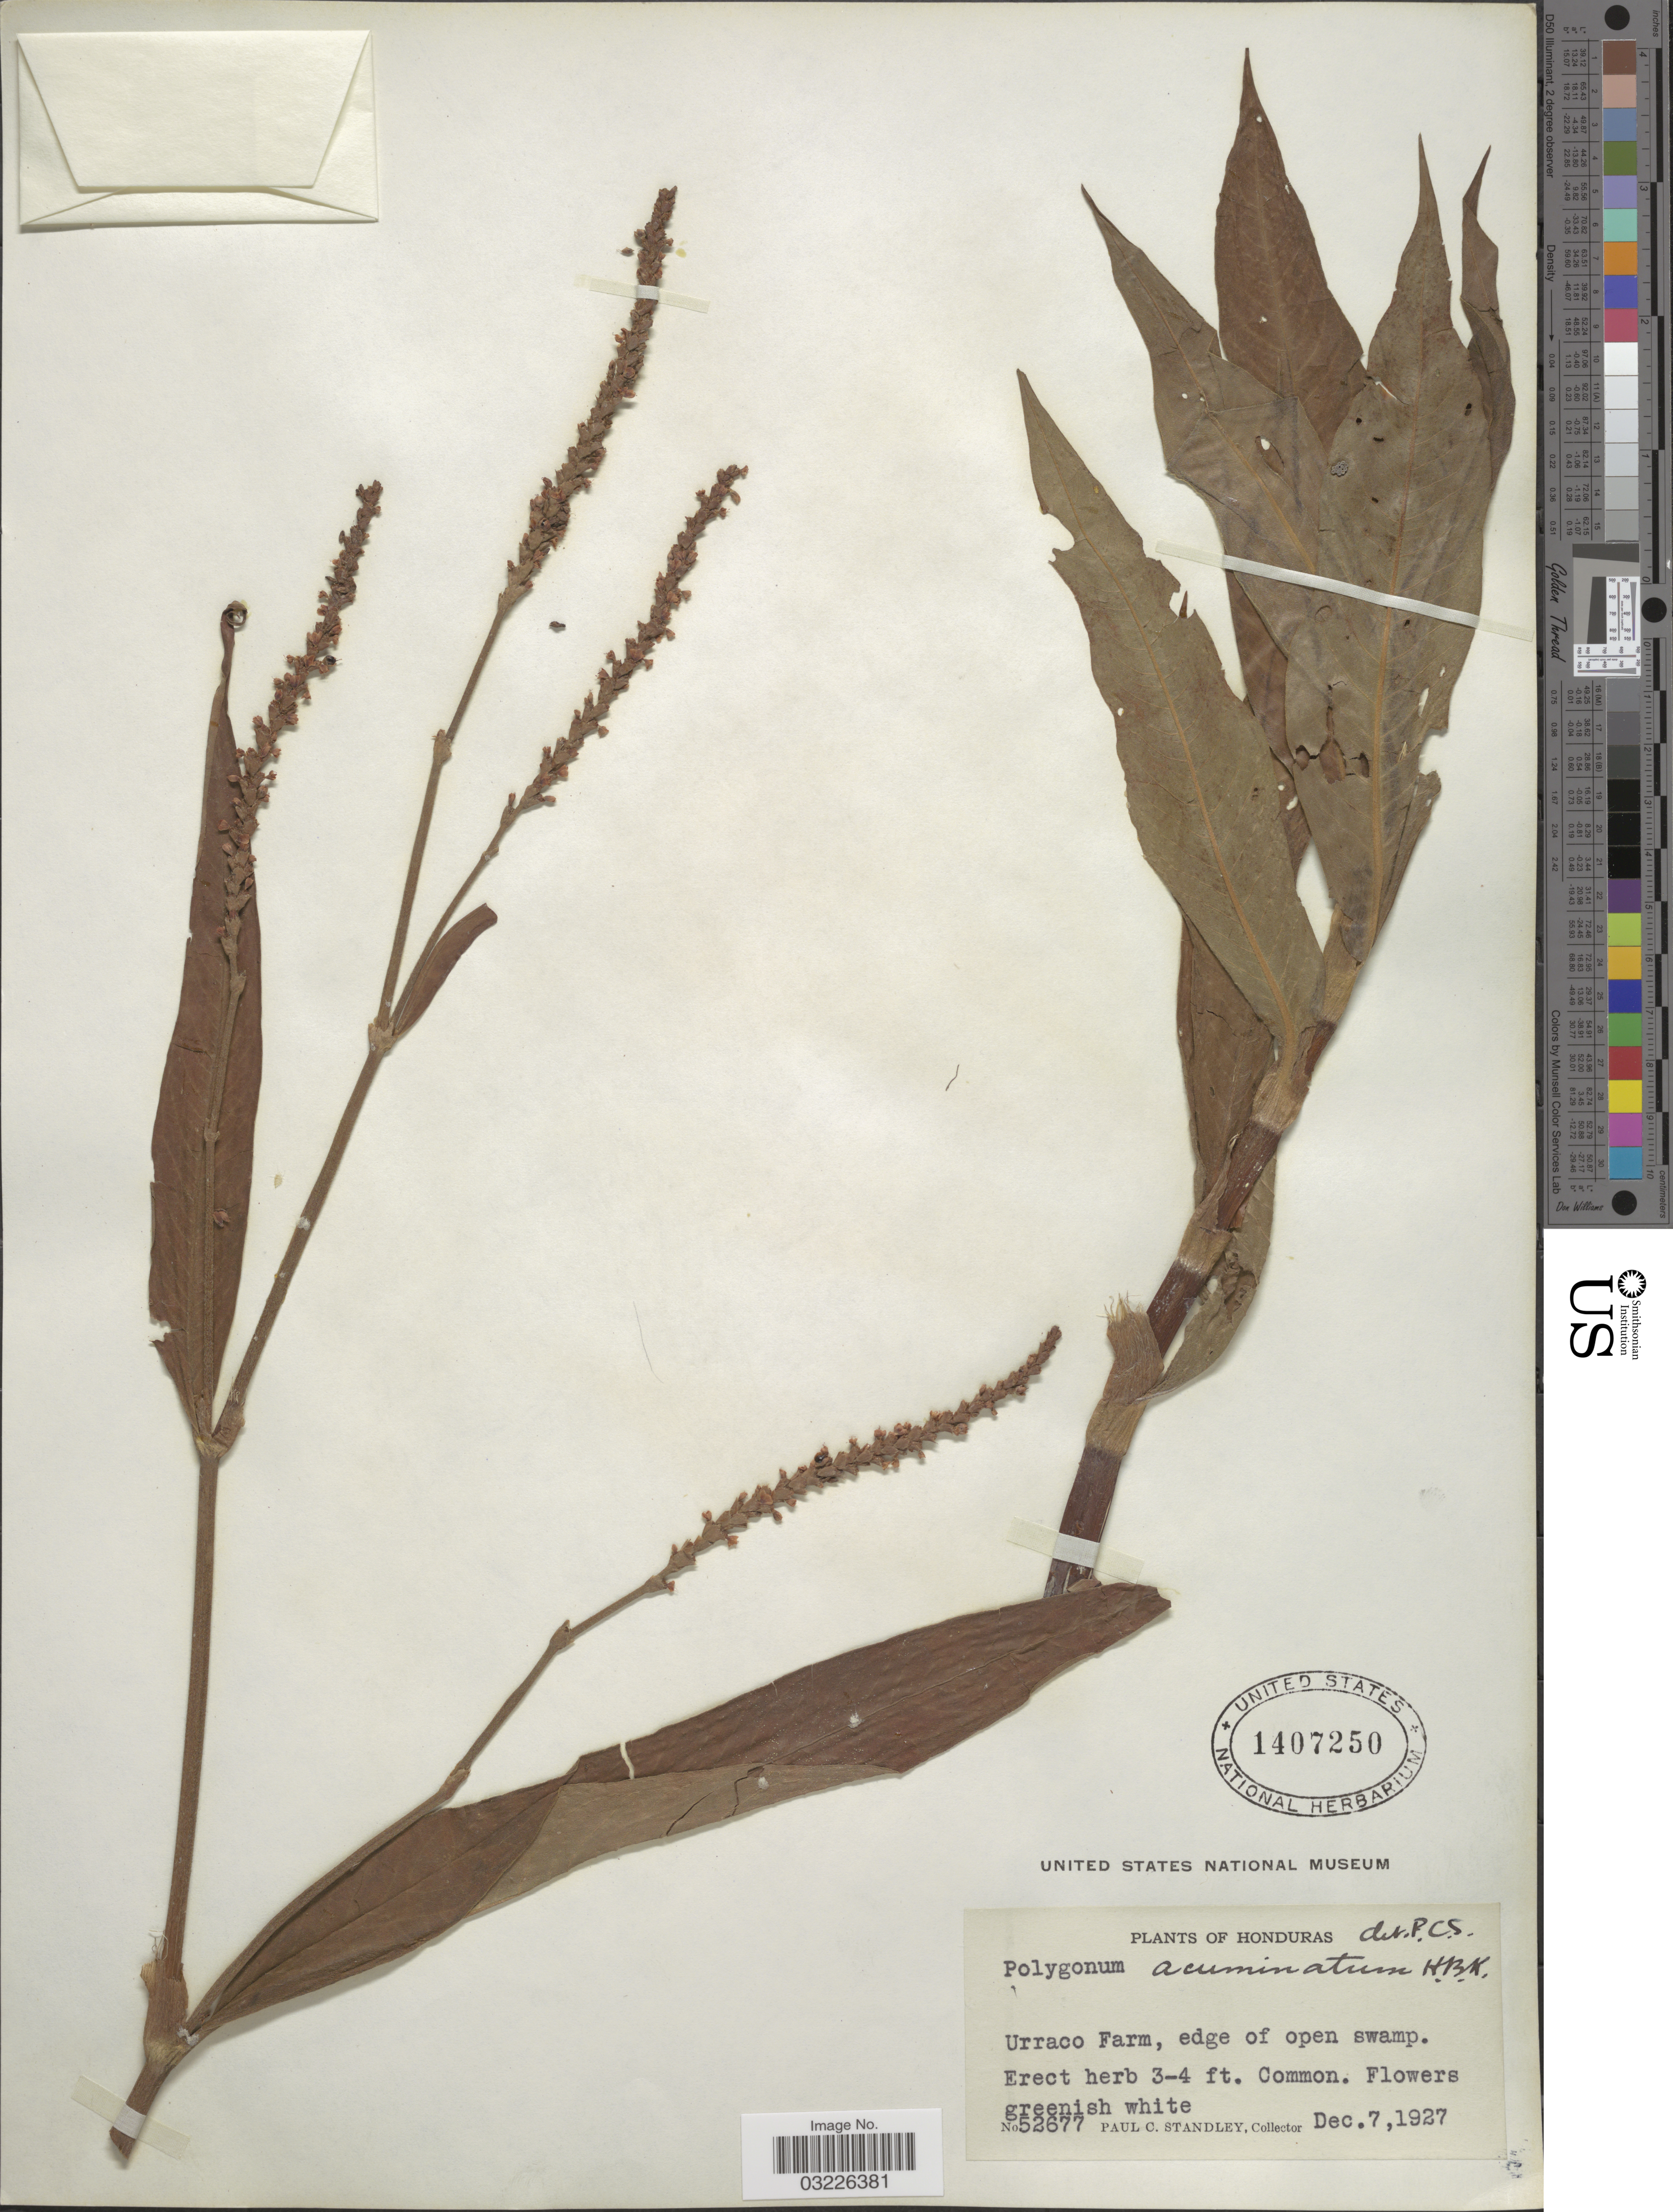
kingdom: Plantae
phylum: Tracheophyta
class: Magnoliopsida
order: Caryophyllales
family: Polygonaceae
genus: Polygonum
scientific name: Polygonum acuminatum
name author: Kunth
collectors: P. C. Standley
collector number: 52677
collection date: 1927-12-07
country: Honduras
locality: Urraco Farm, edge of open swamp.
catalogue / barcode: US 1407250